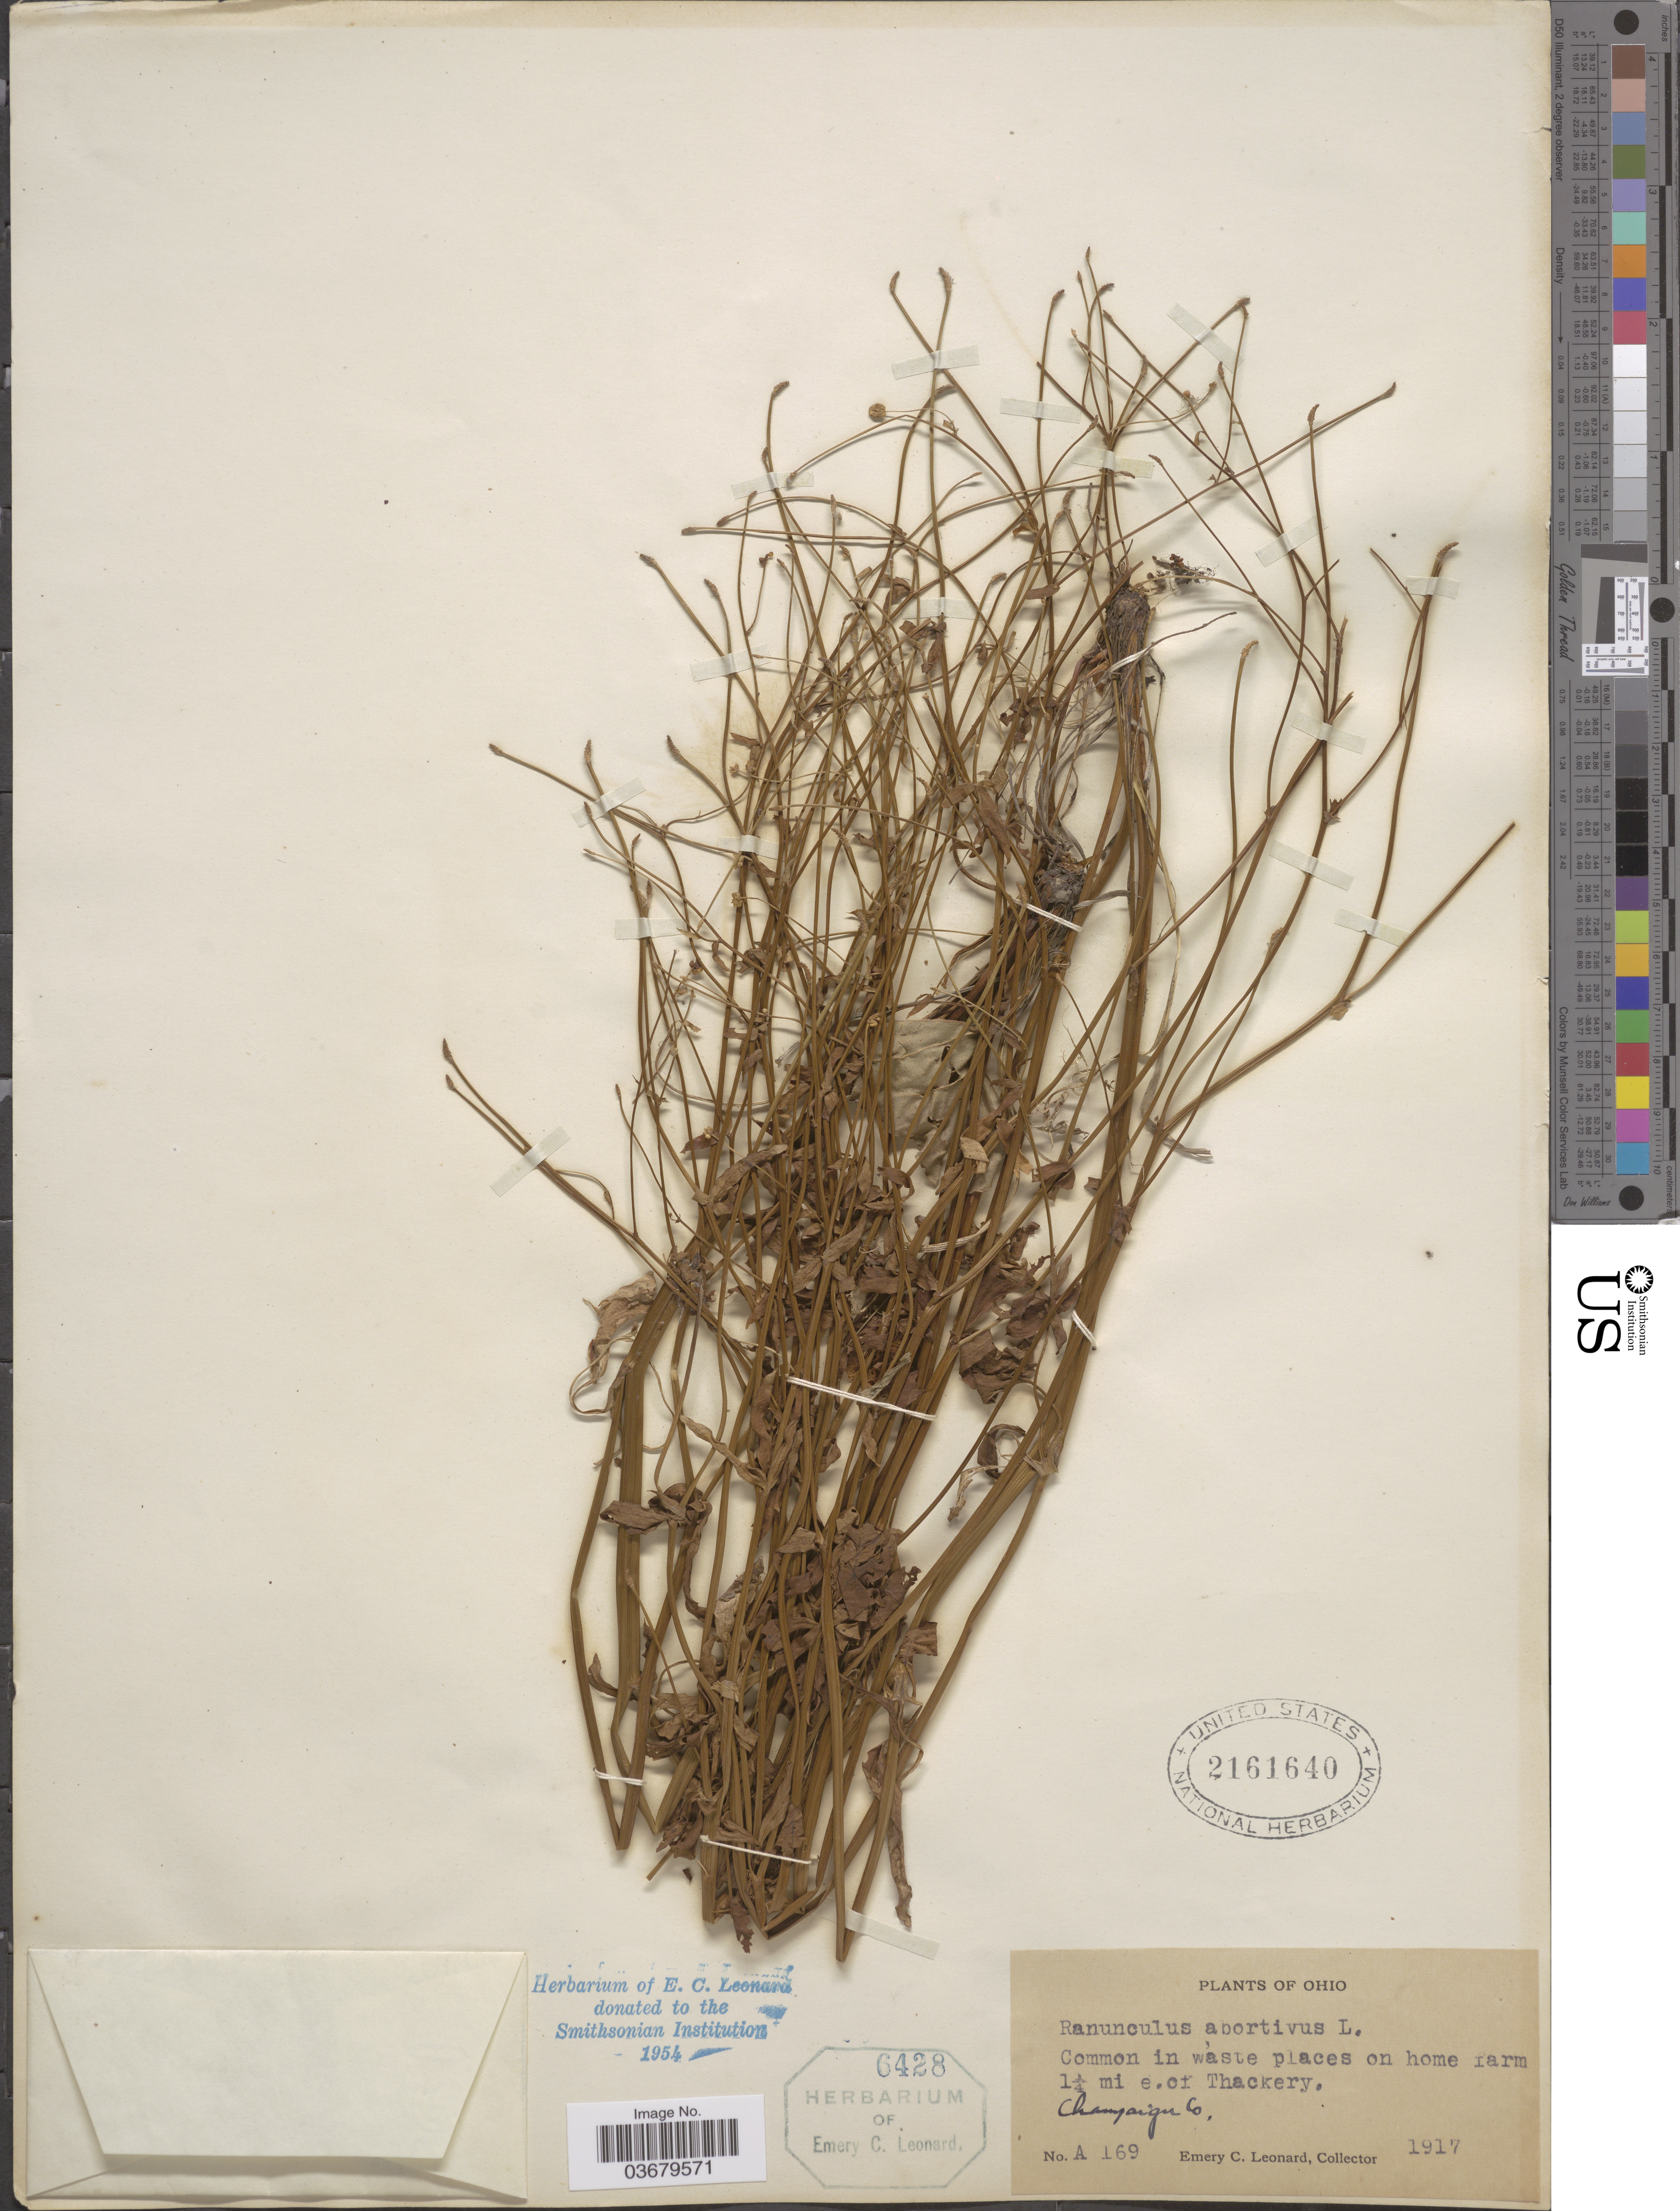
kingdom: Plantae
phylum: Tracheophyta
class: Magnoliopsida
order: Ranunculales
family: Ranunculaceae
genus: Ranunculus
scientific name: Ranunculus abortivus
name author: L.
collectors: E. C. Leonard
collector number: A169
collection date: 1917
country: United States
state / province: Ohio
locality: On home farm 1¼ mi e. of Thackery. Champaign Co.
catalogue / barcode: US 2161640